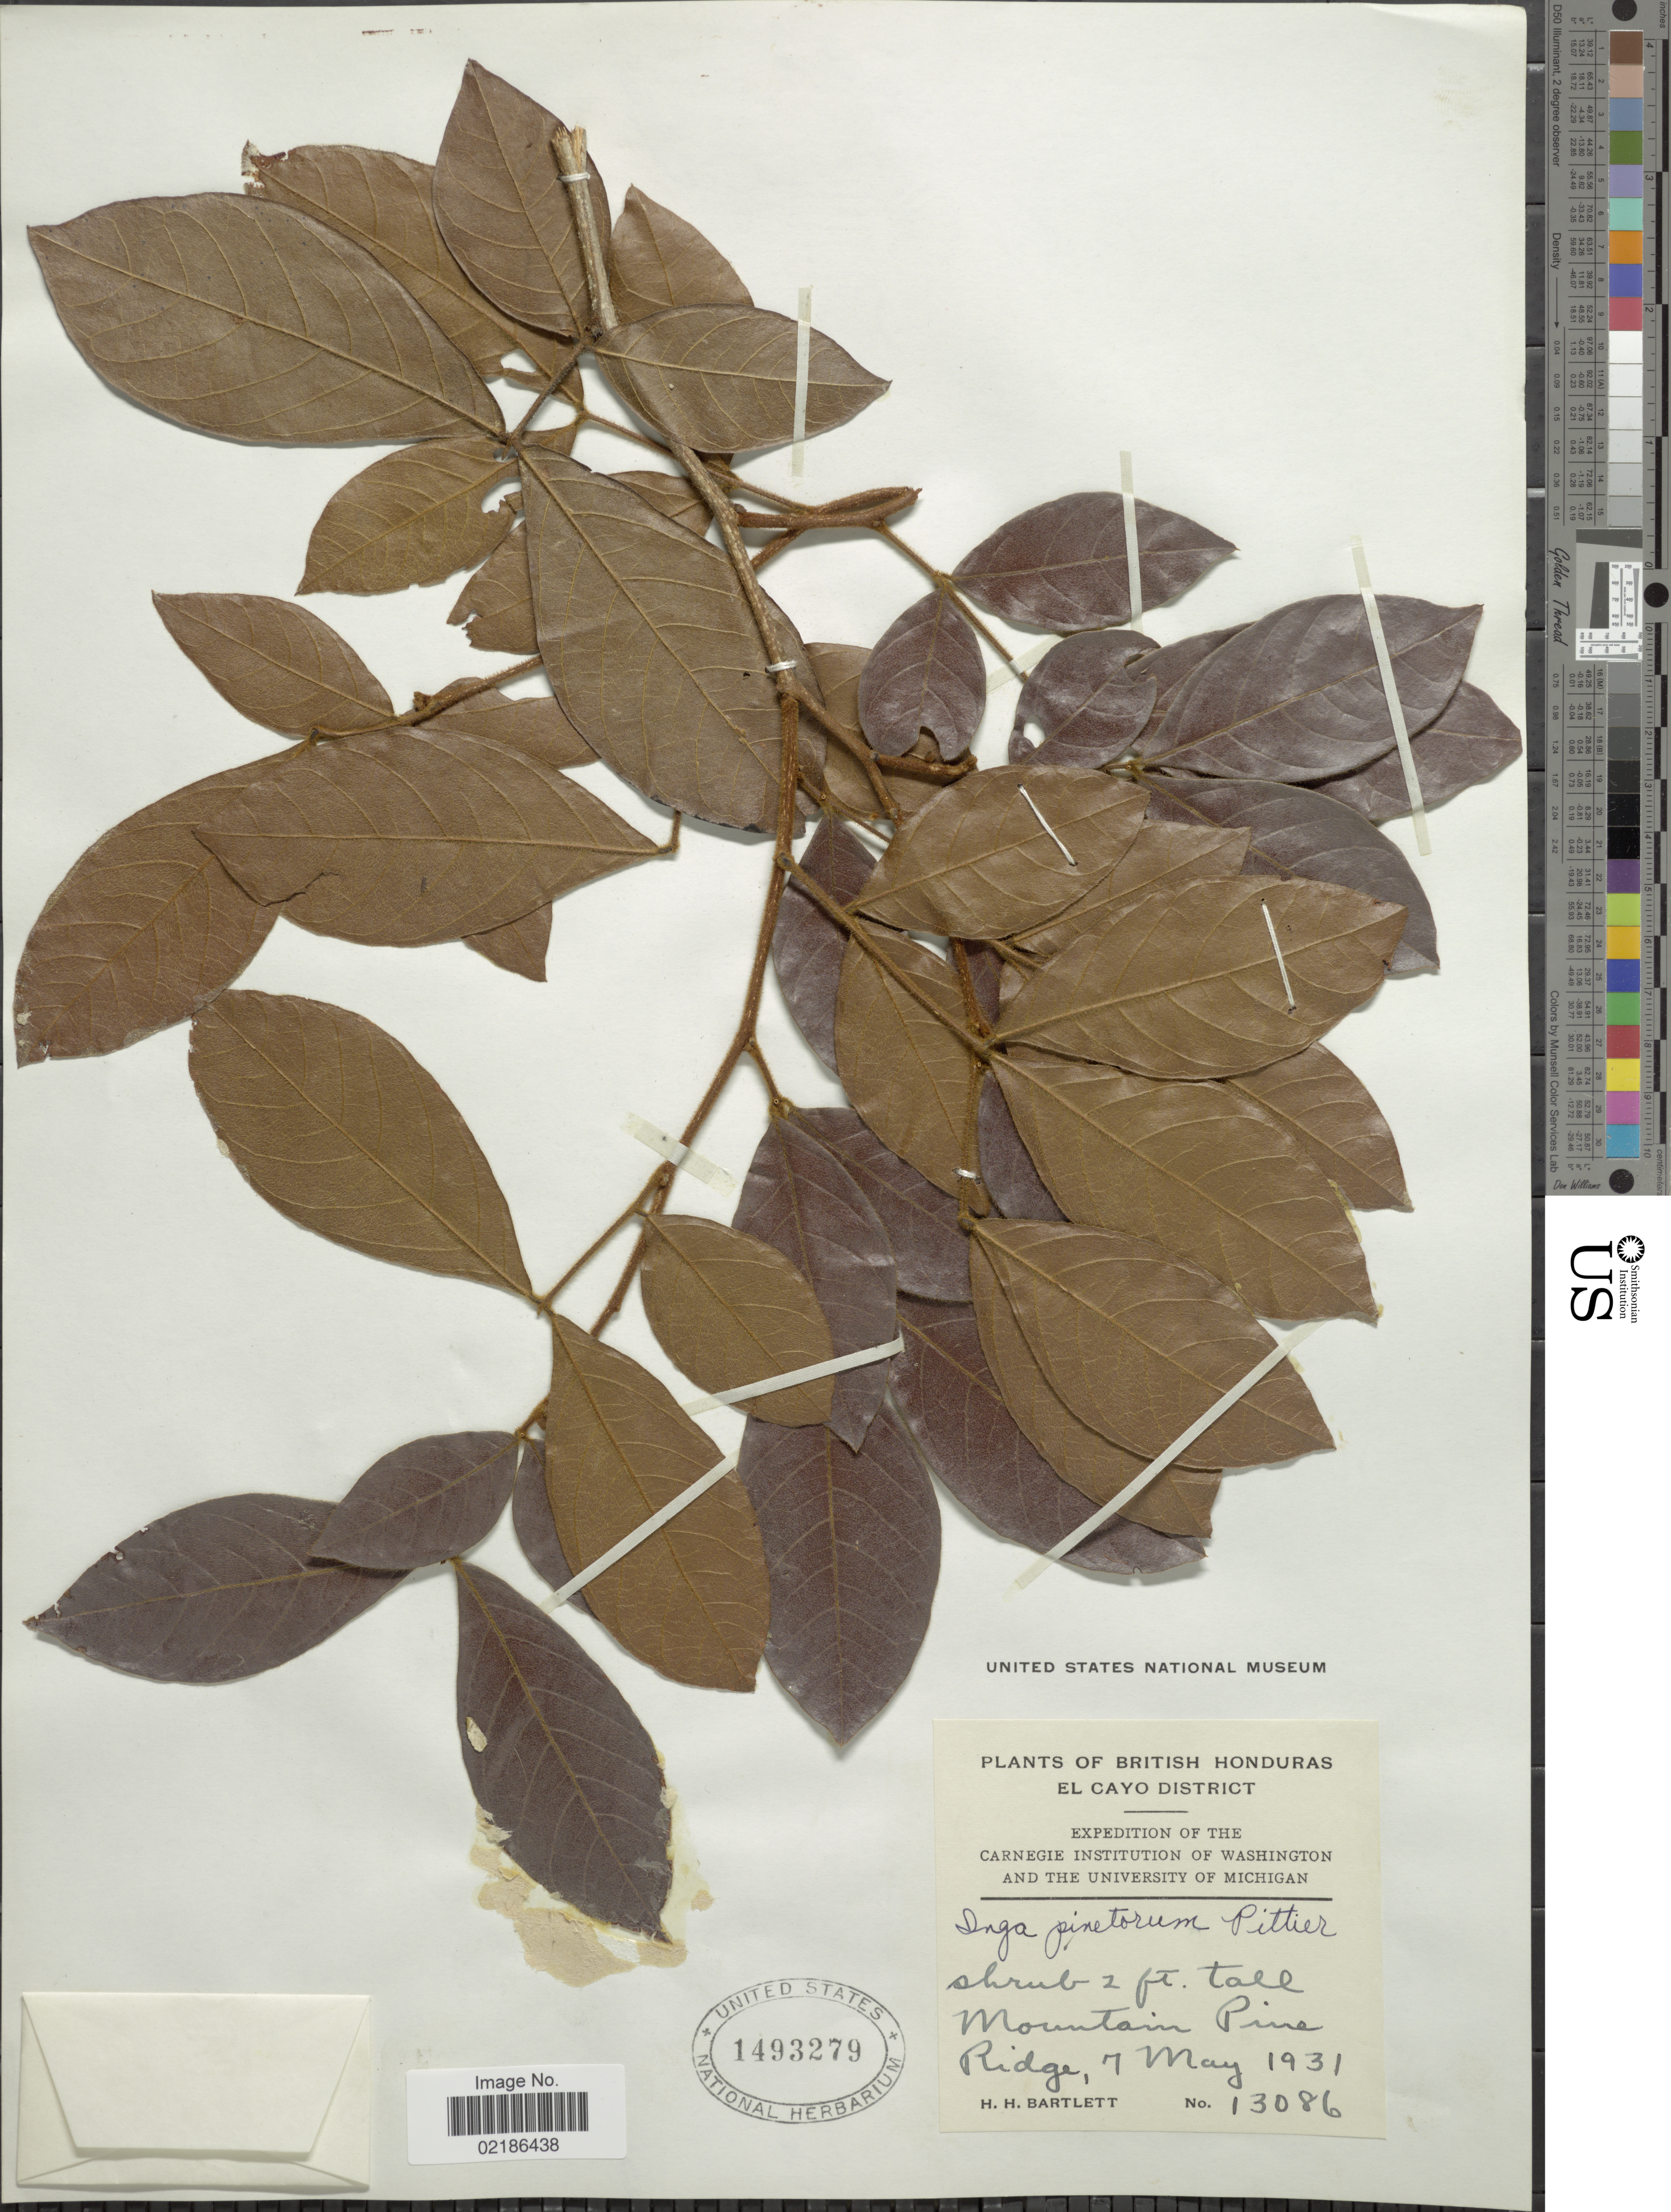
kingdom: Plantae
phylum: Tracheophyta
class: Magnoliopsida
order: Fabales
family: Fabaceae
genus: Inga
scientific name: Inga pinetorum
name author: Pittier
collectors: H. H. Bartlett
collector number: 13086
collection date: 1931-05-07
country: Belize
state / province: Cayo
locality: British Honduras, Mountain Pine Ridge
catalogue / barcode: US 1493279